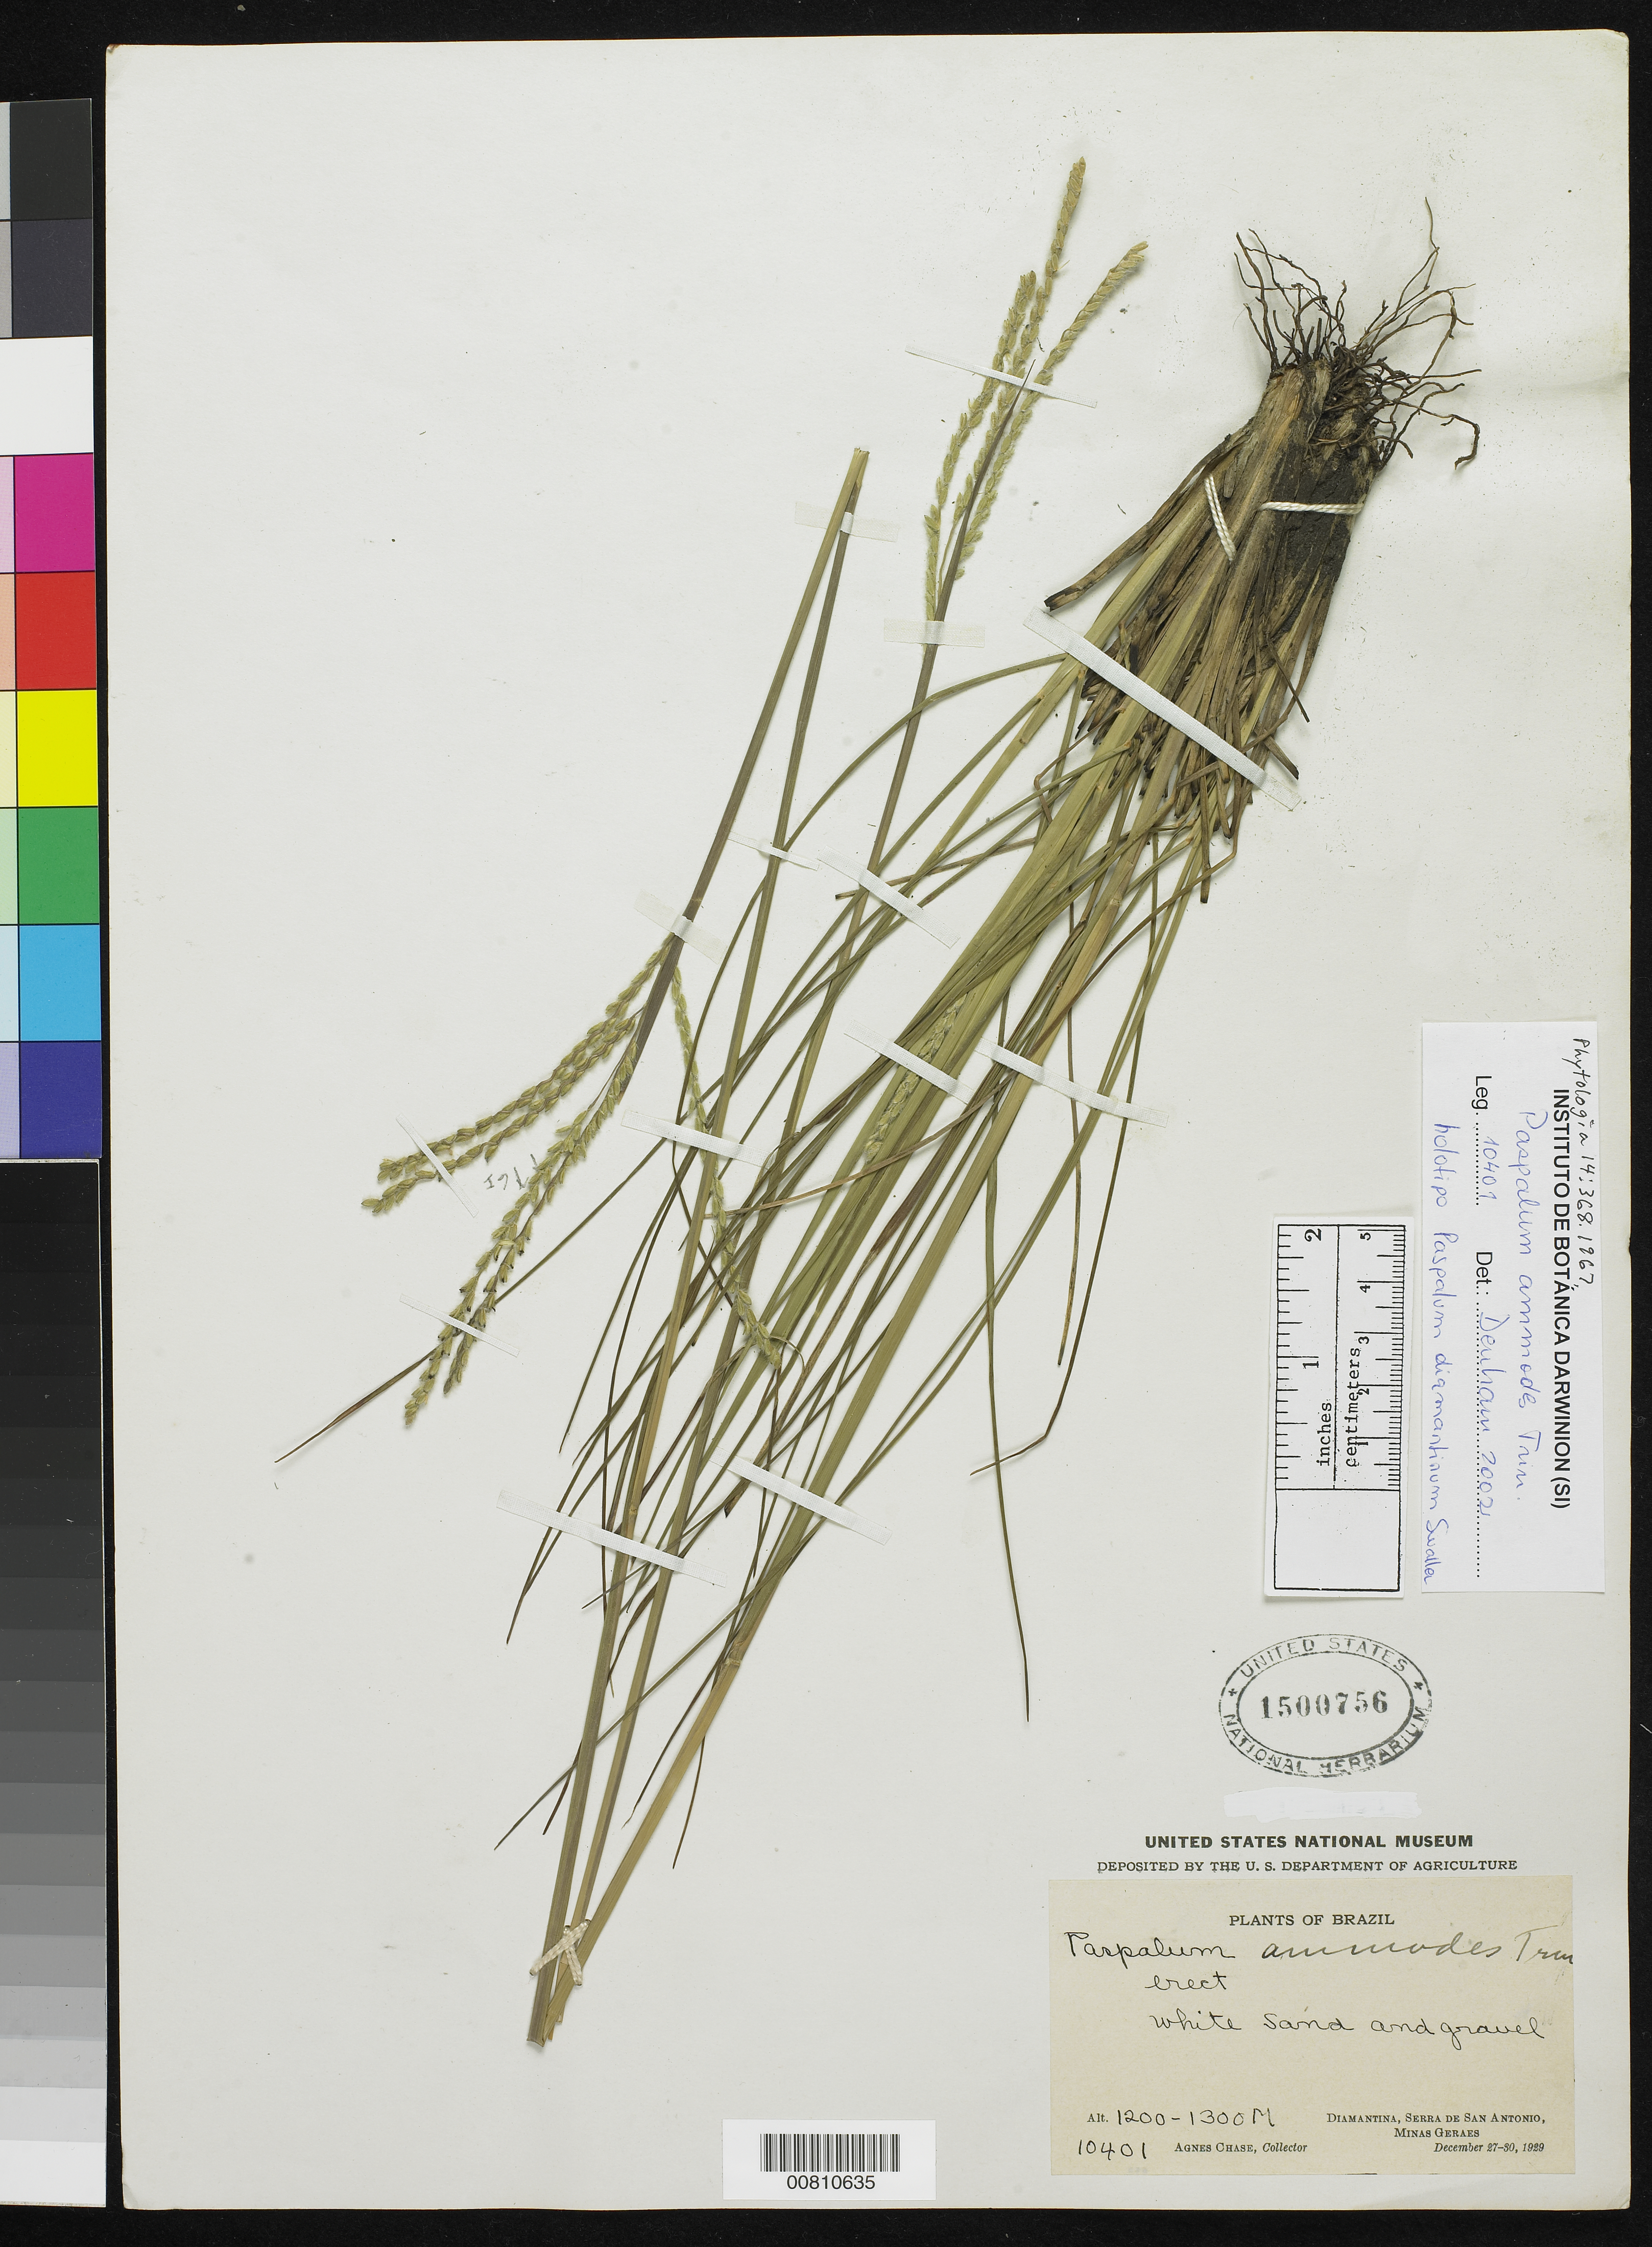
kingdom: Plantae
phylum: Tracheophyta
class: Liliopsida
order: Poales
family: Poaceae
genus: Paspalum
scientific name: Paspalum diamantinum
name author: Swallen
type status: Holotype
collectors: A. Chase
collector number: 10401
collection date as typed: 27 Dec 1929 to 30 Dec 1929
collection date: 1929-12-27/1929-12-30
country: Brazil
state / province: Minas Gerais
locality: Diamantina, Serra da San Antonio, Minas Geraes.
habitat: White sand and gravel.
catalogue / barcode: US 1500756